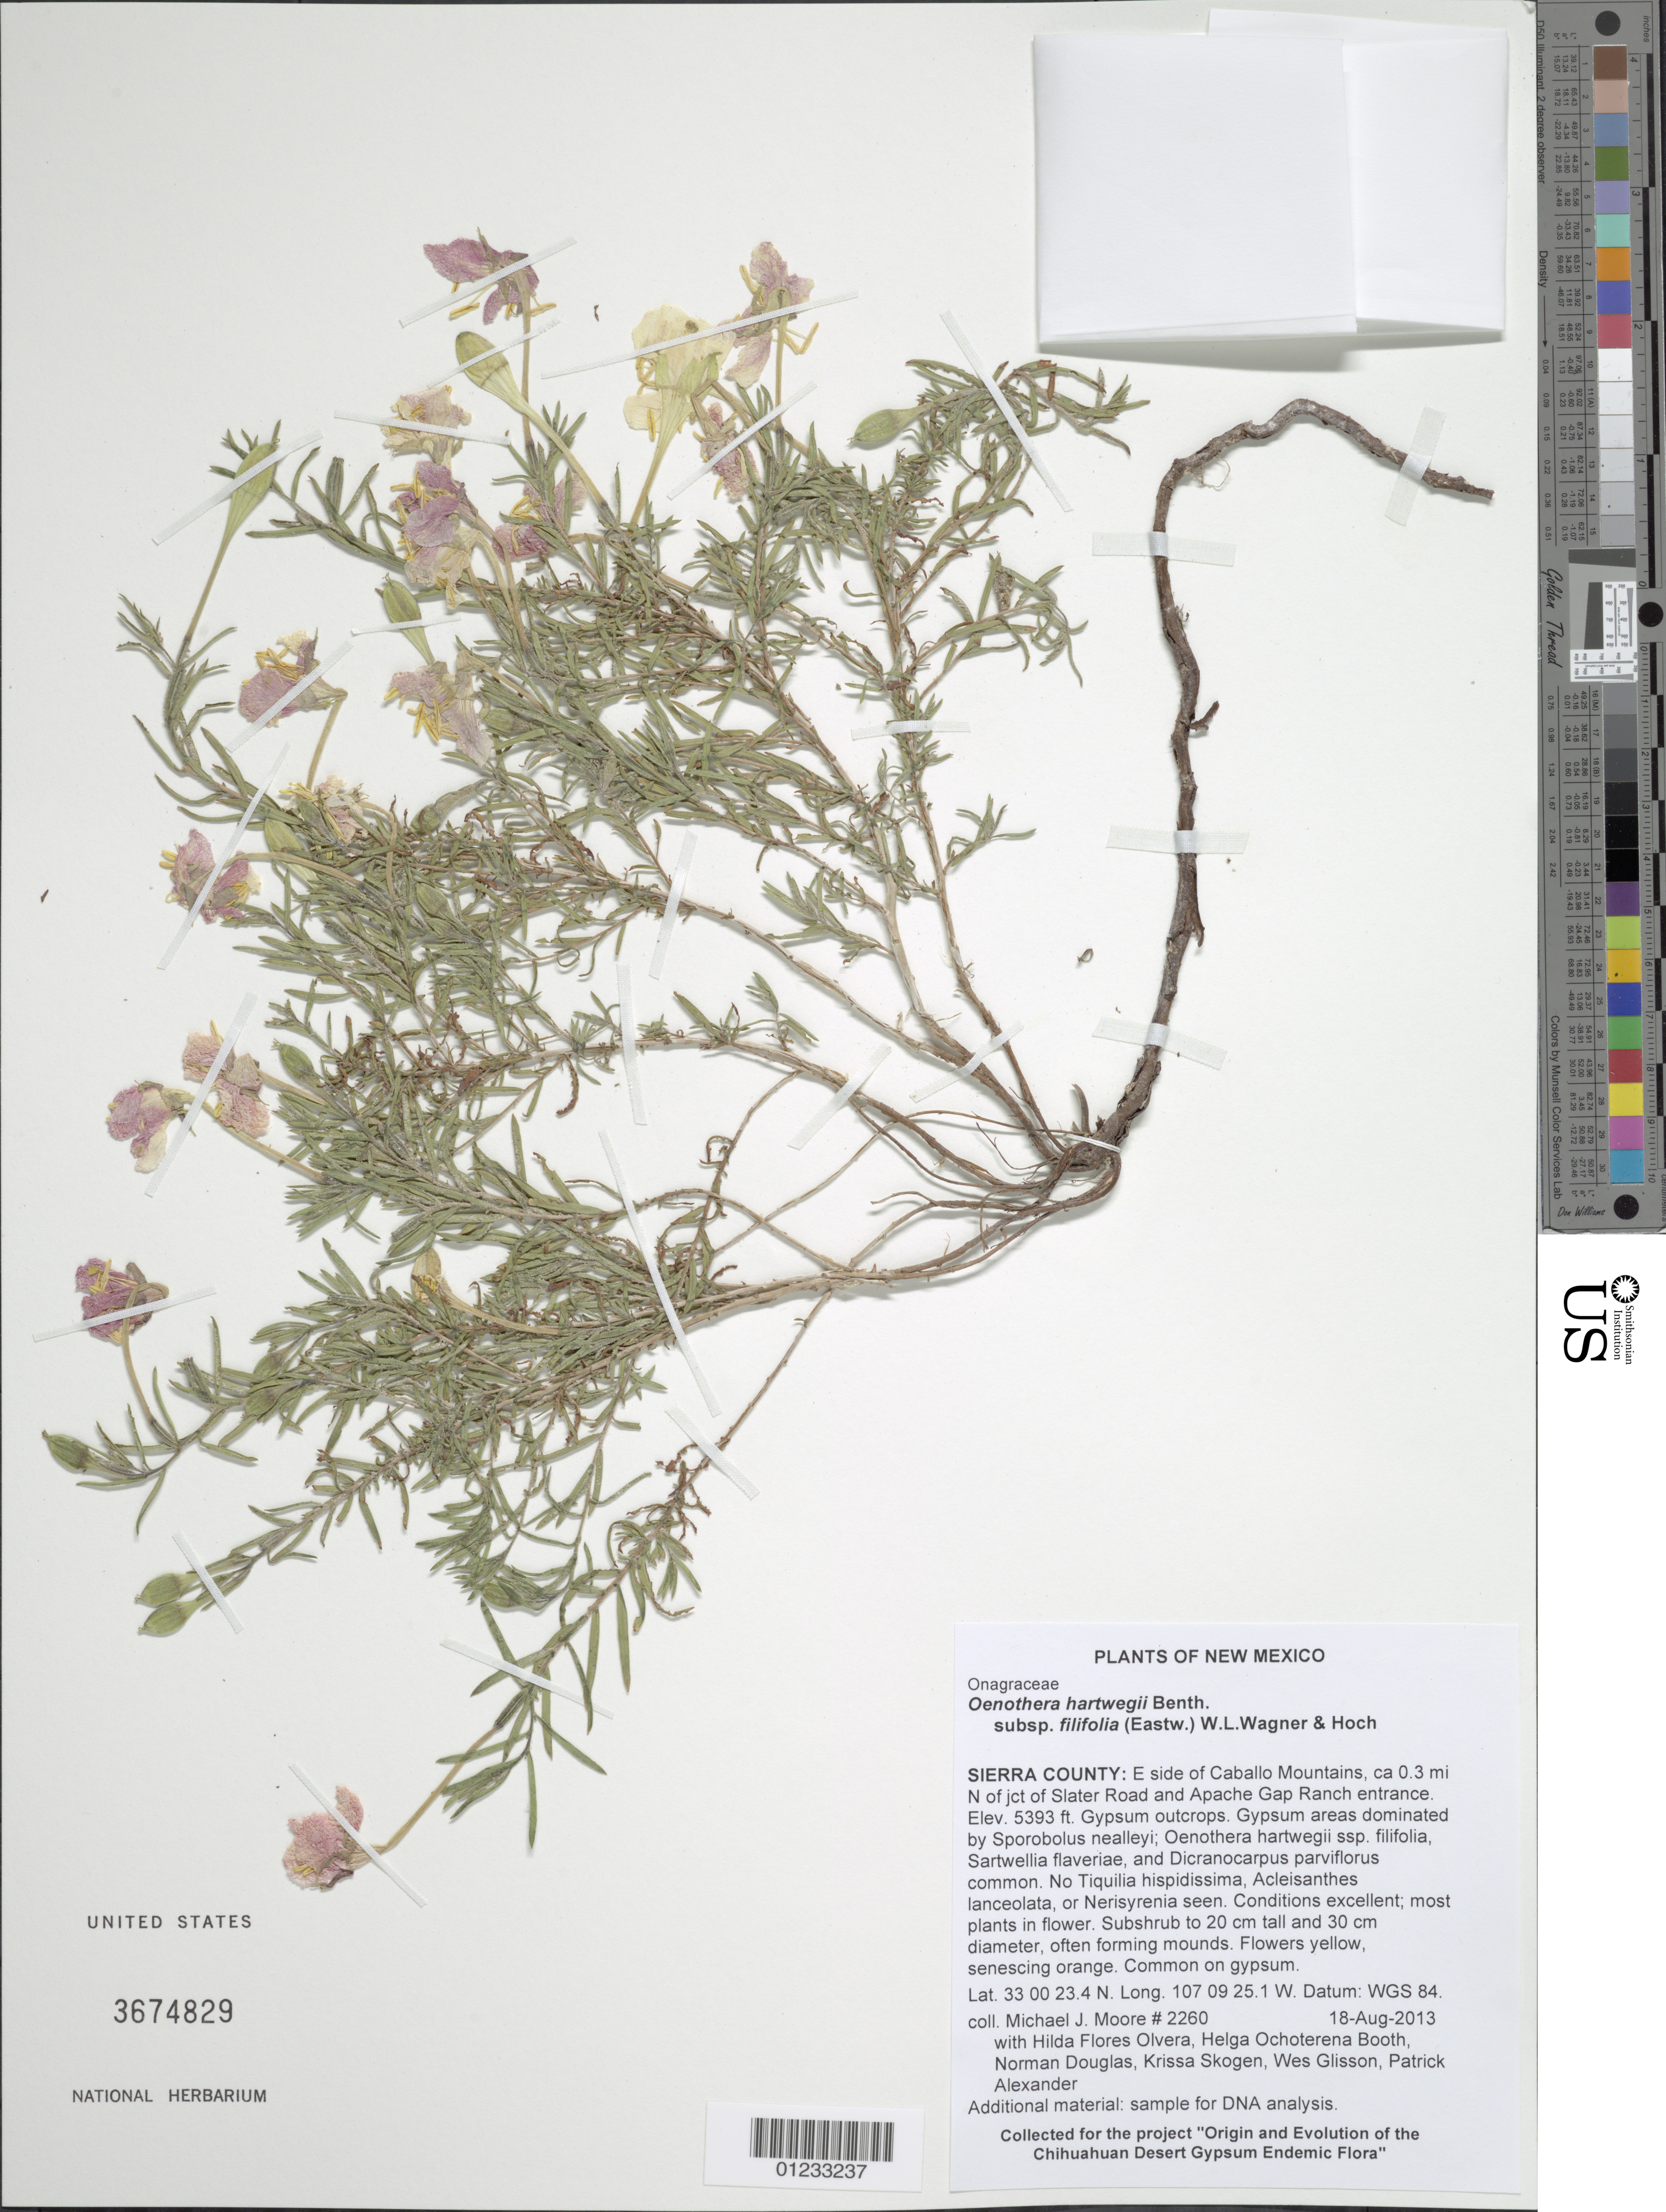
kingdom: Plantae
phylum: Tracheophyta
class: Magnoliopsida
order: Myrtales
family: Onagraceae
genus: Oenothera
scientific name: Oenothera hartwegii subsp. filifolia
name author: (Eastw.) W.L. Wagner & Hoch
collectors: M. J. Moore, H. Flores Olvera, H. Ochoterena-Booth, N. Douglas, K. Skogen, W. Glisson & P. Alexander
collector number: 2260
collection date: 2009-08-17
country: United States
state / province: New Mexico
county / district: Sierra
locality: E side of Caballo Mountains, ca 0.3 mi N of jct of Slater Road and Apache Gap Ranch entrance.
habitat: Gypsum outcrops. Gypsum areas dominated by Sporobolus nealleyi; Oenothera hartwegii ssp. filifolia, Sartwellia flaveriae, and Dicranocarpus parviflorus common. No Tiquilia hispidissima, Acleisanthes lanceolata, or Nerisyrenia seen. Conditions excellent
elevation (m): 1644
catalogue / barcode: US 3674829